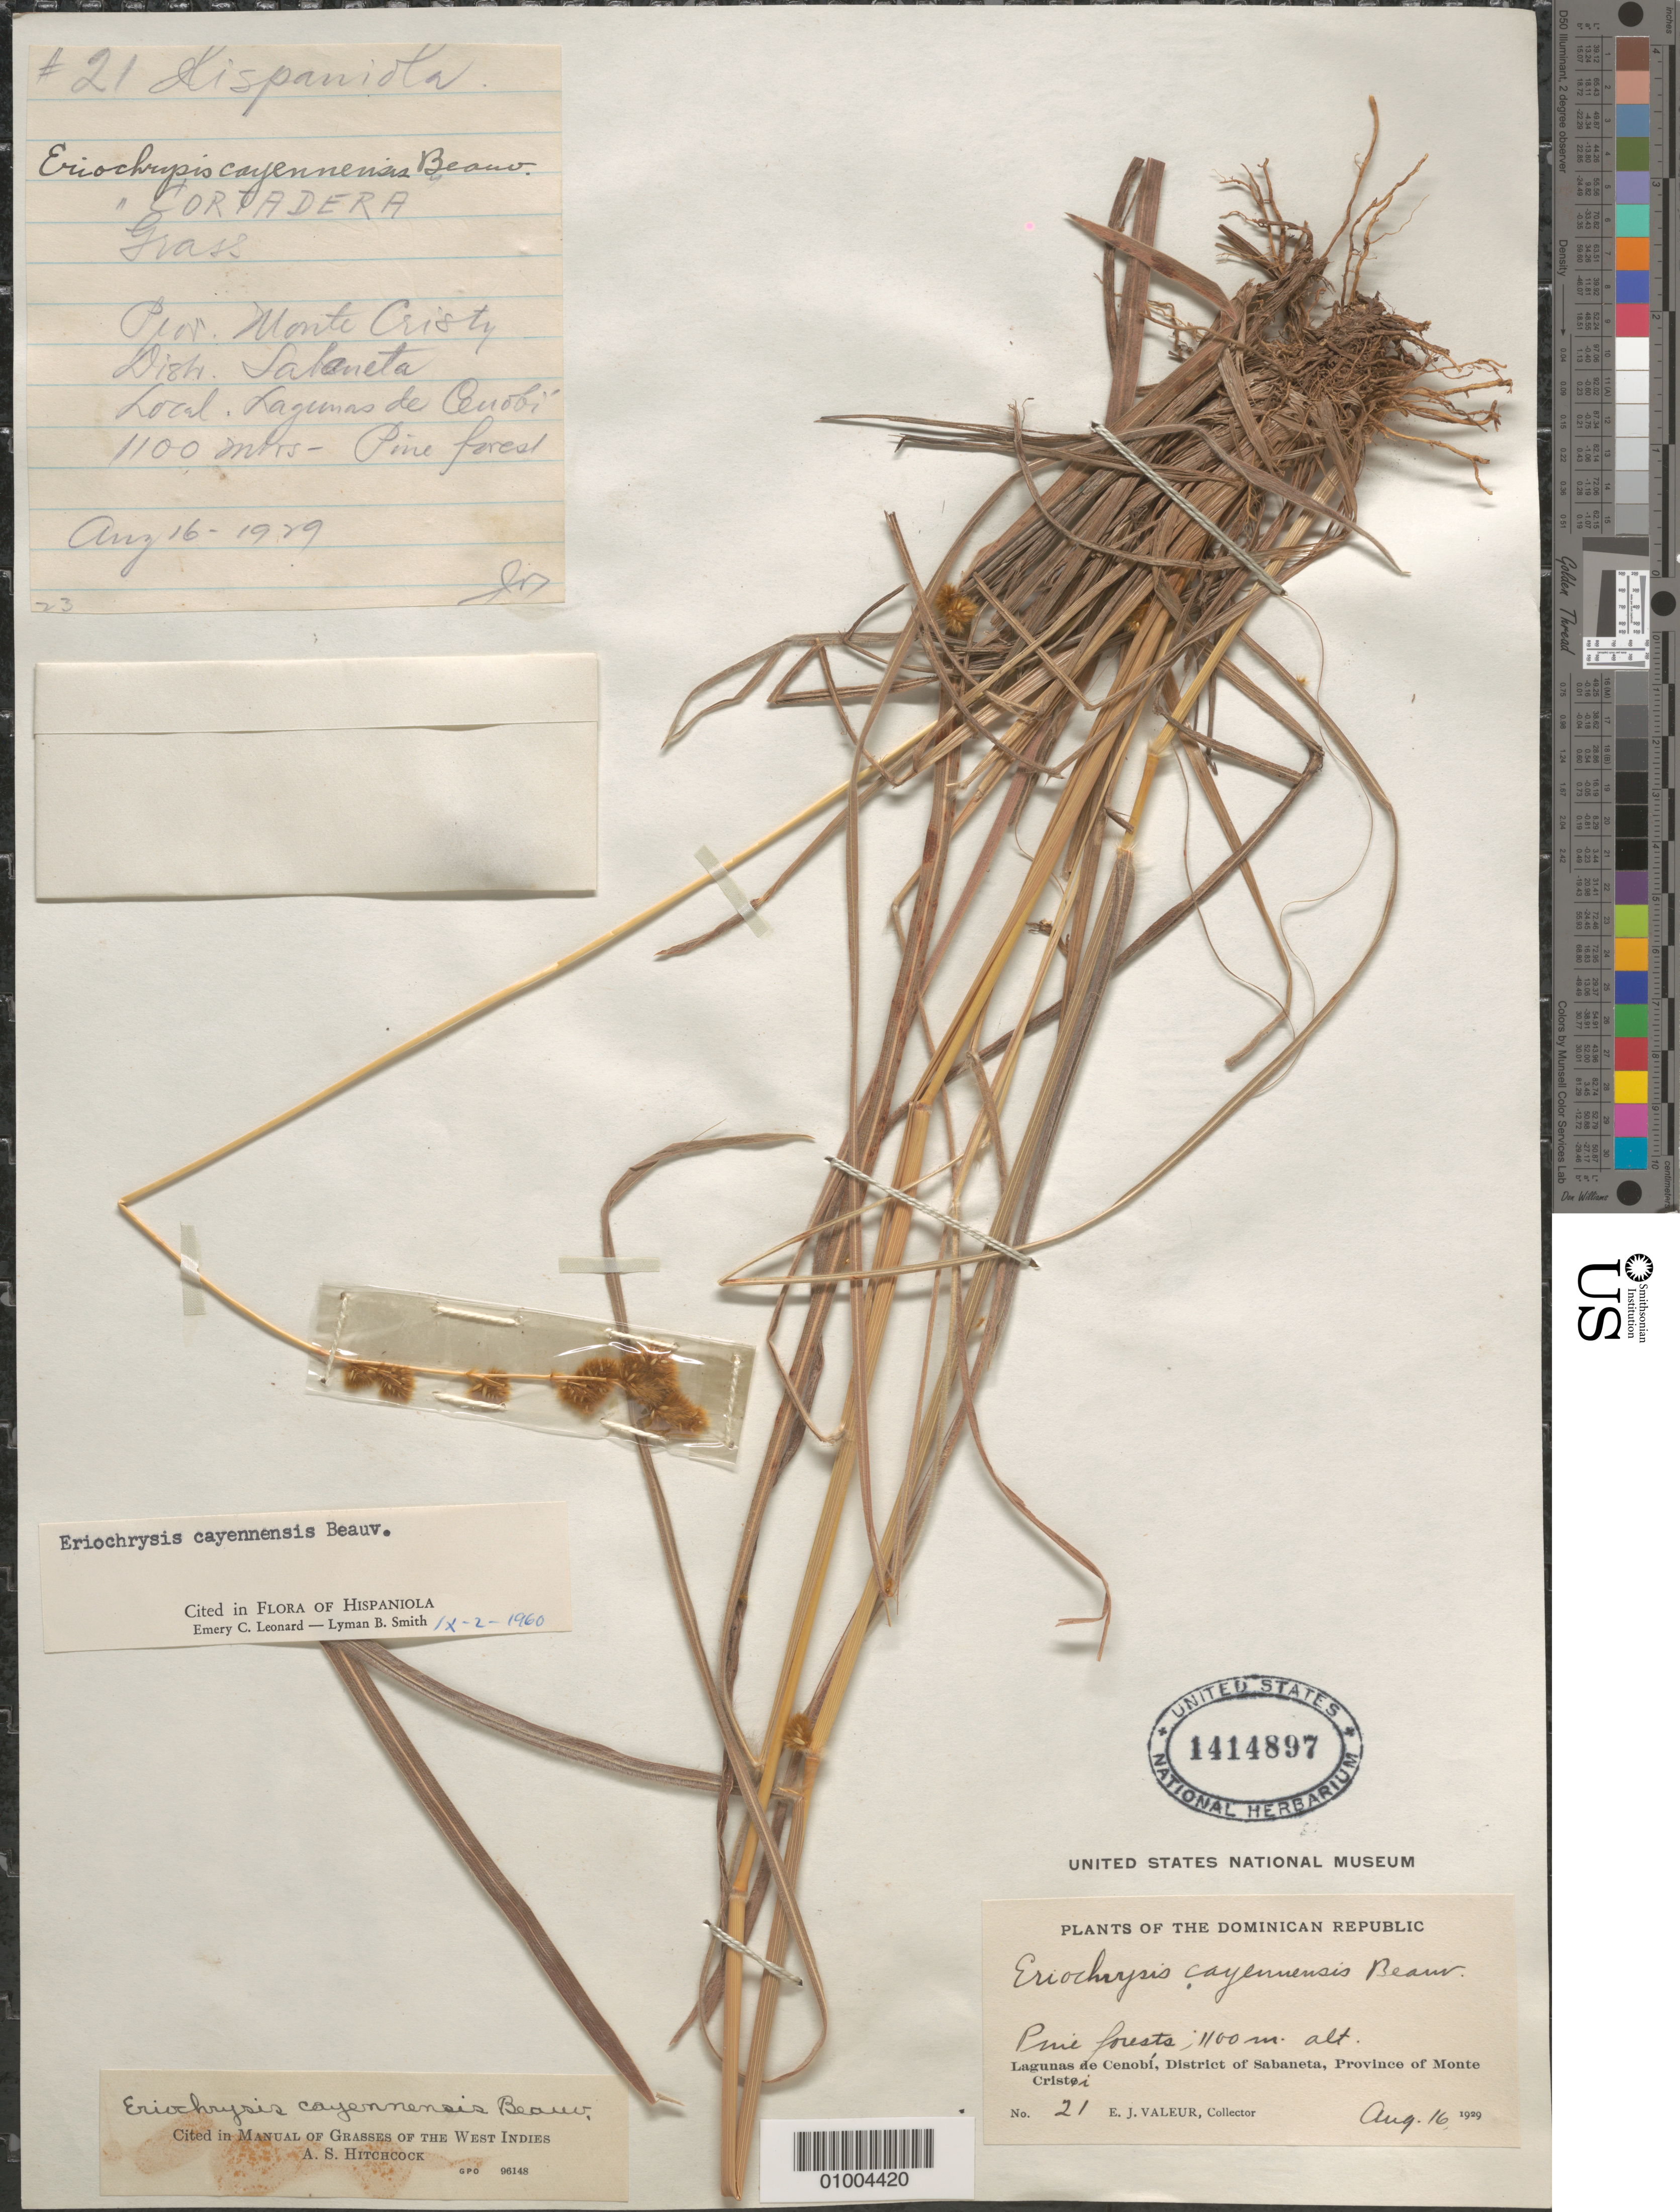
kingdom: Plantae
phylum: Tracheophyta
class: Liliopsida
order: Poales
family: Poaceae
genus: Eriochrysis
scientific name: Eriochrysis cayennensis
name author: P. Beauv.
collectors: E. Valeur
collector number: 21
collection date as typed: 16 Aug 1929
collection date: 1929-08-16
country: Dominican Republic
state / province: Monte Cristi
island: Hispaniola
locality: Sabaneta, Lagunas de Cenobi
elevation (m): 1100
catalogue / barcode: US 1414897